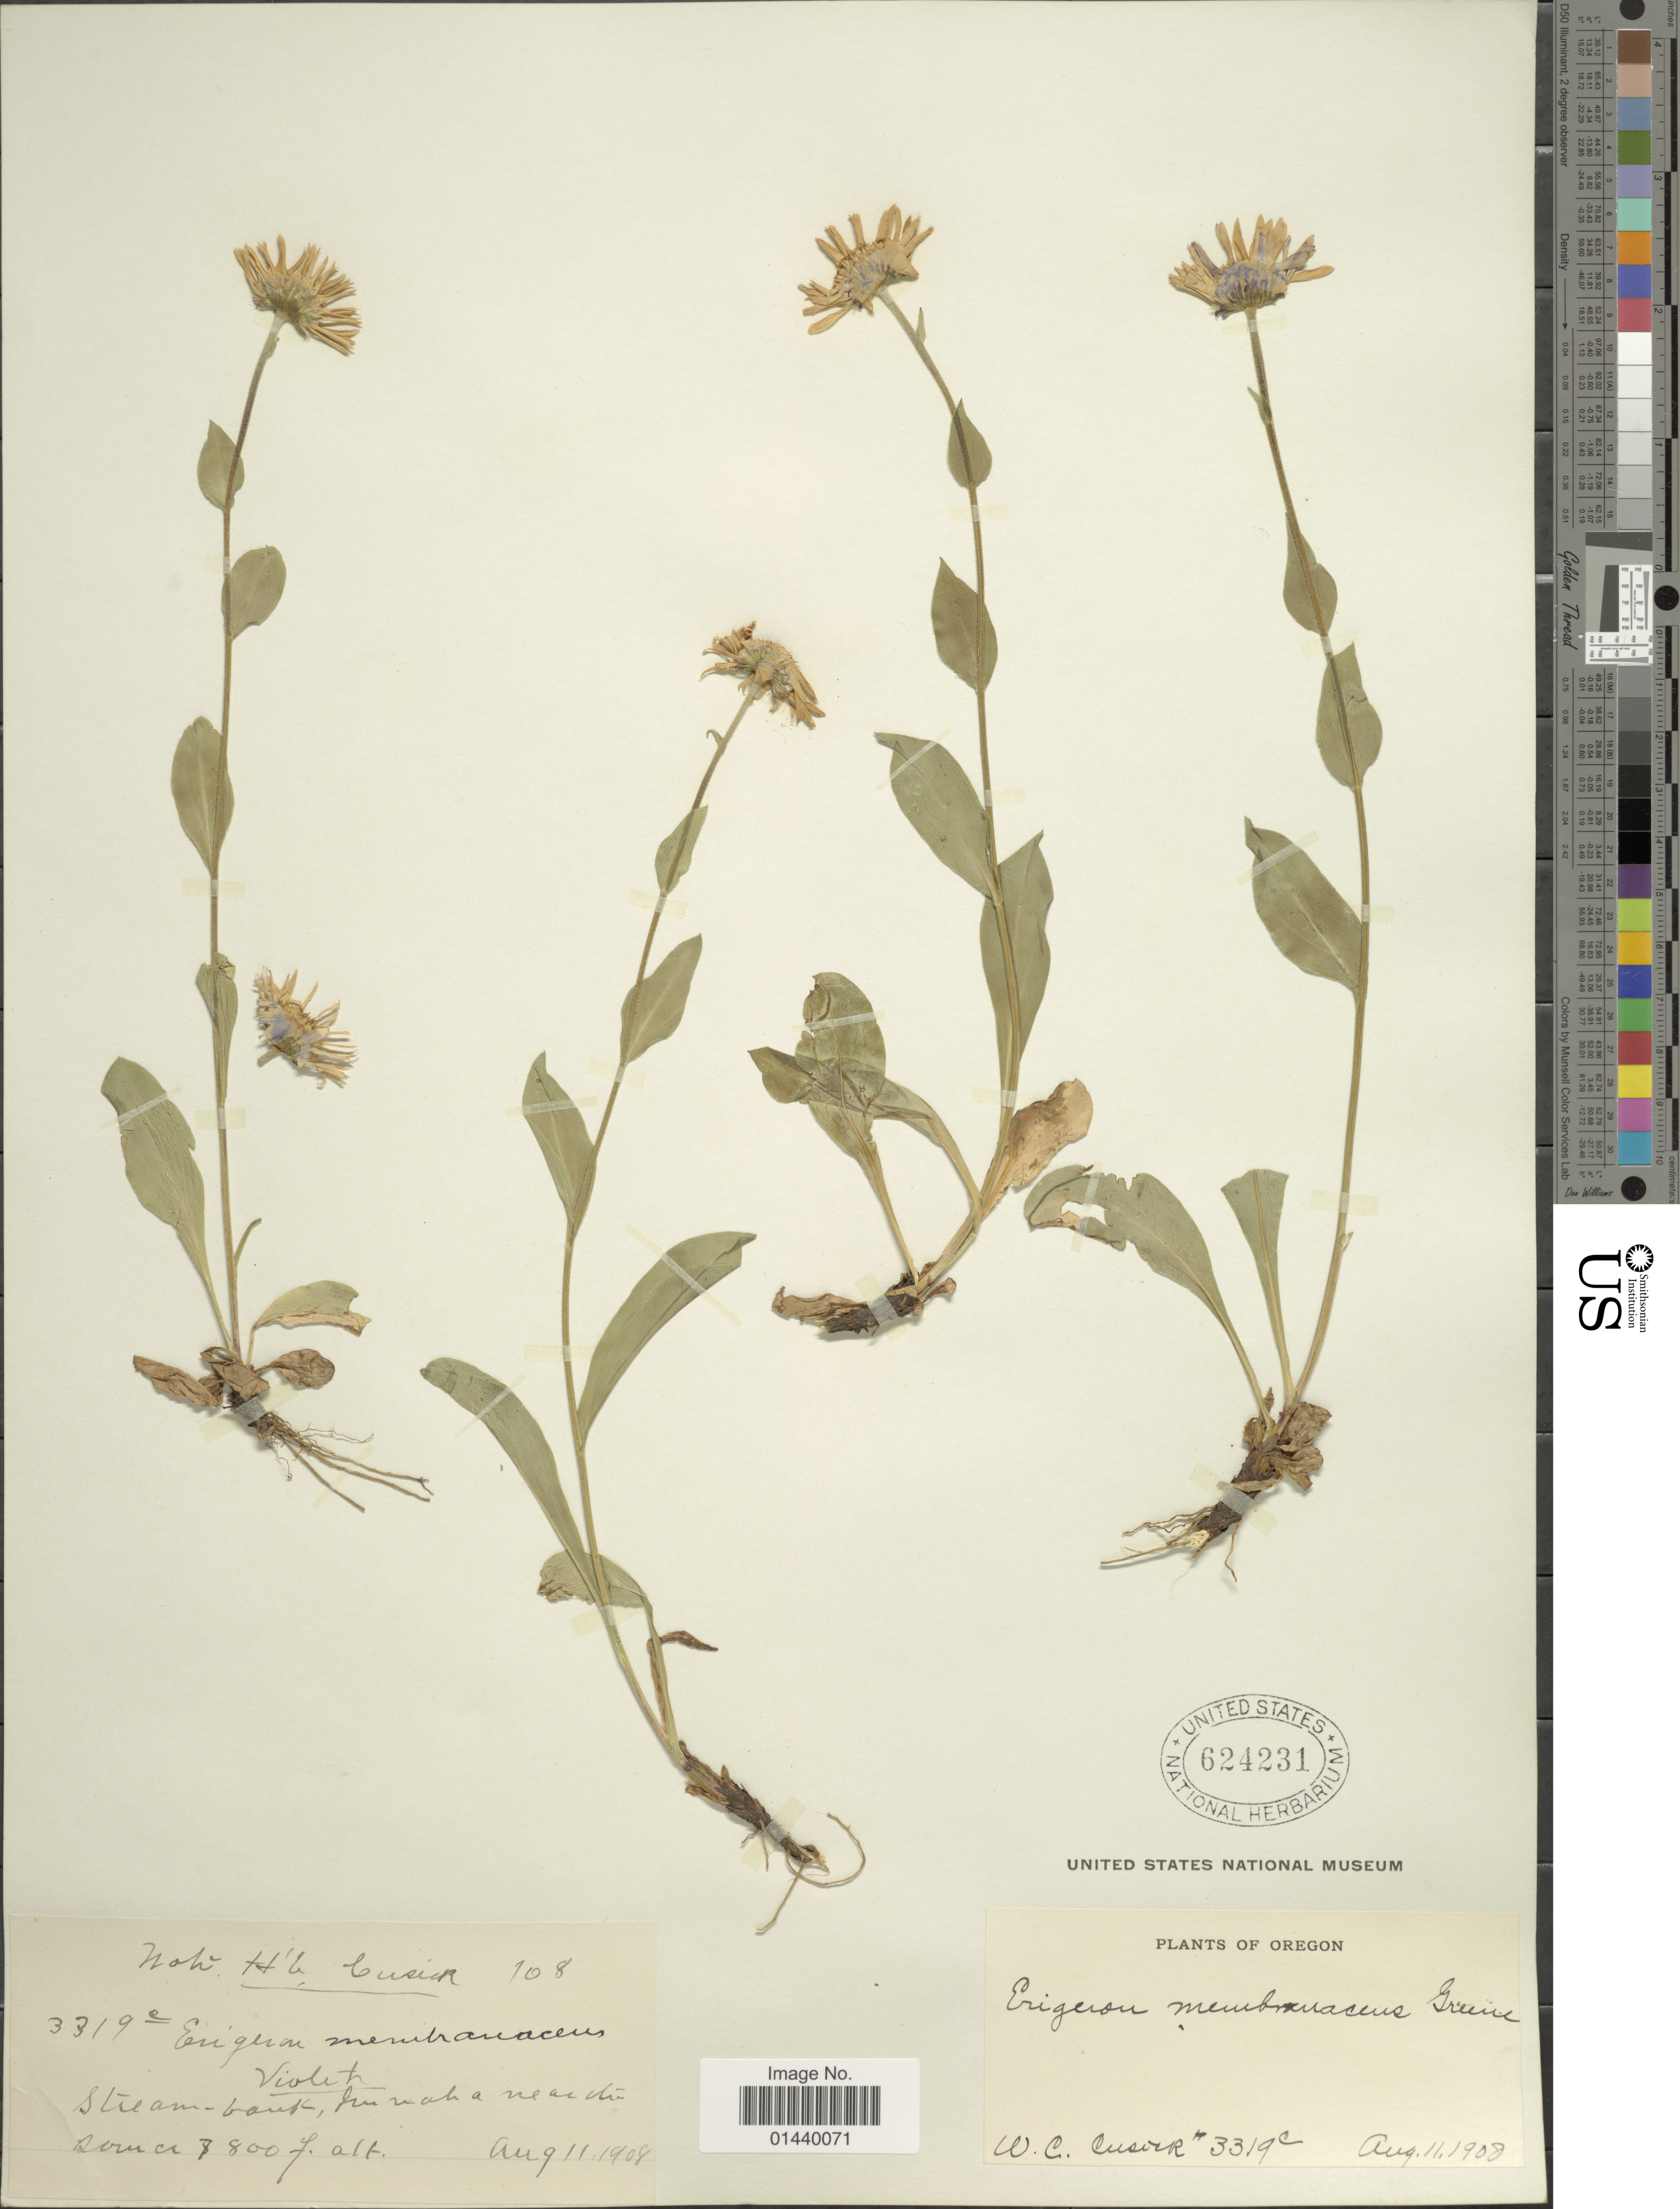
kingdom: Plantae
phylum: Tracheophyta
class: Magnoliopsida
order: Asterales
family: Asteraceae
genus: Erigeron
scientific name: Erigeron salsuginosus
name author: (Richardson ex R. Br.) A. Gray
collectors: W. C. Cusick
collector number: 3319c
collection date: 1908-08-11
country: United States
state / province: Oregon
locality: Oregon.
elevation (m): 244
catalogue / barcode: US 624231